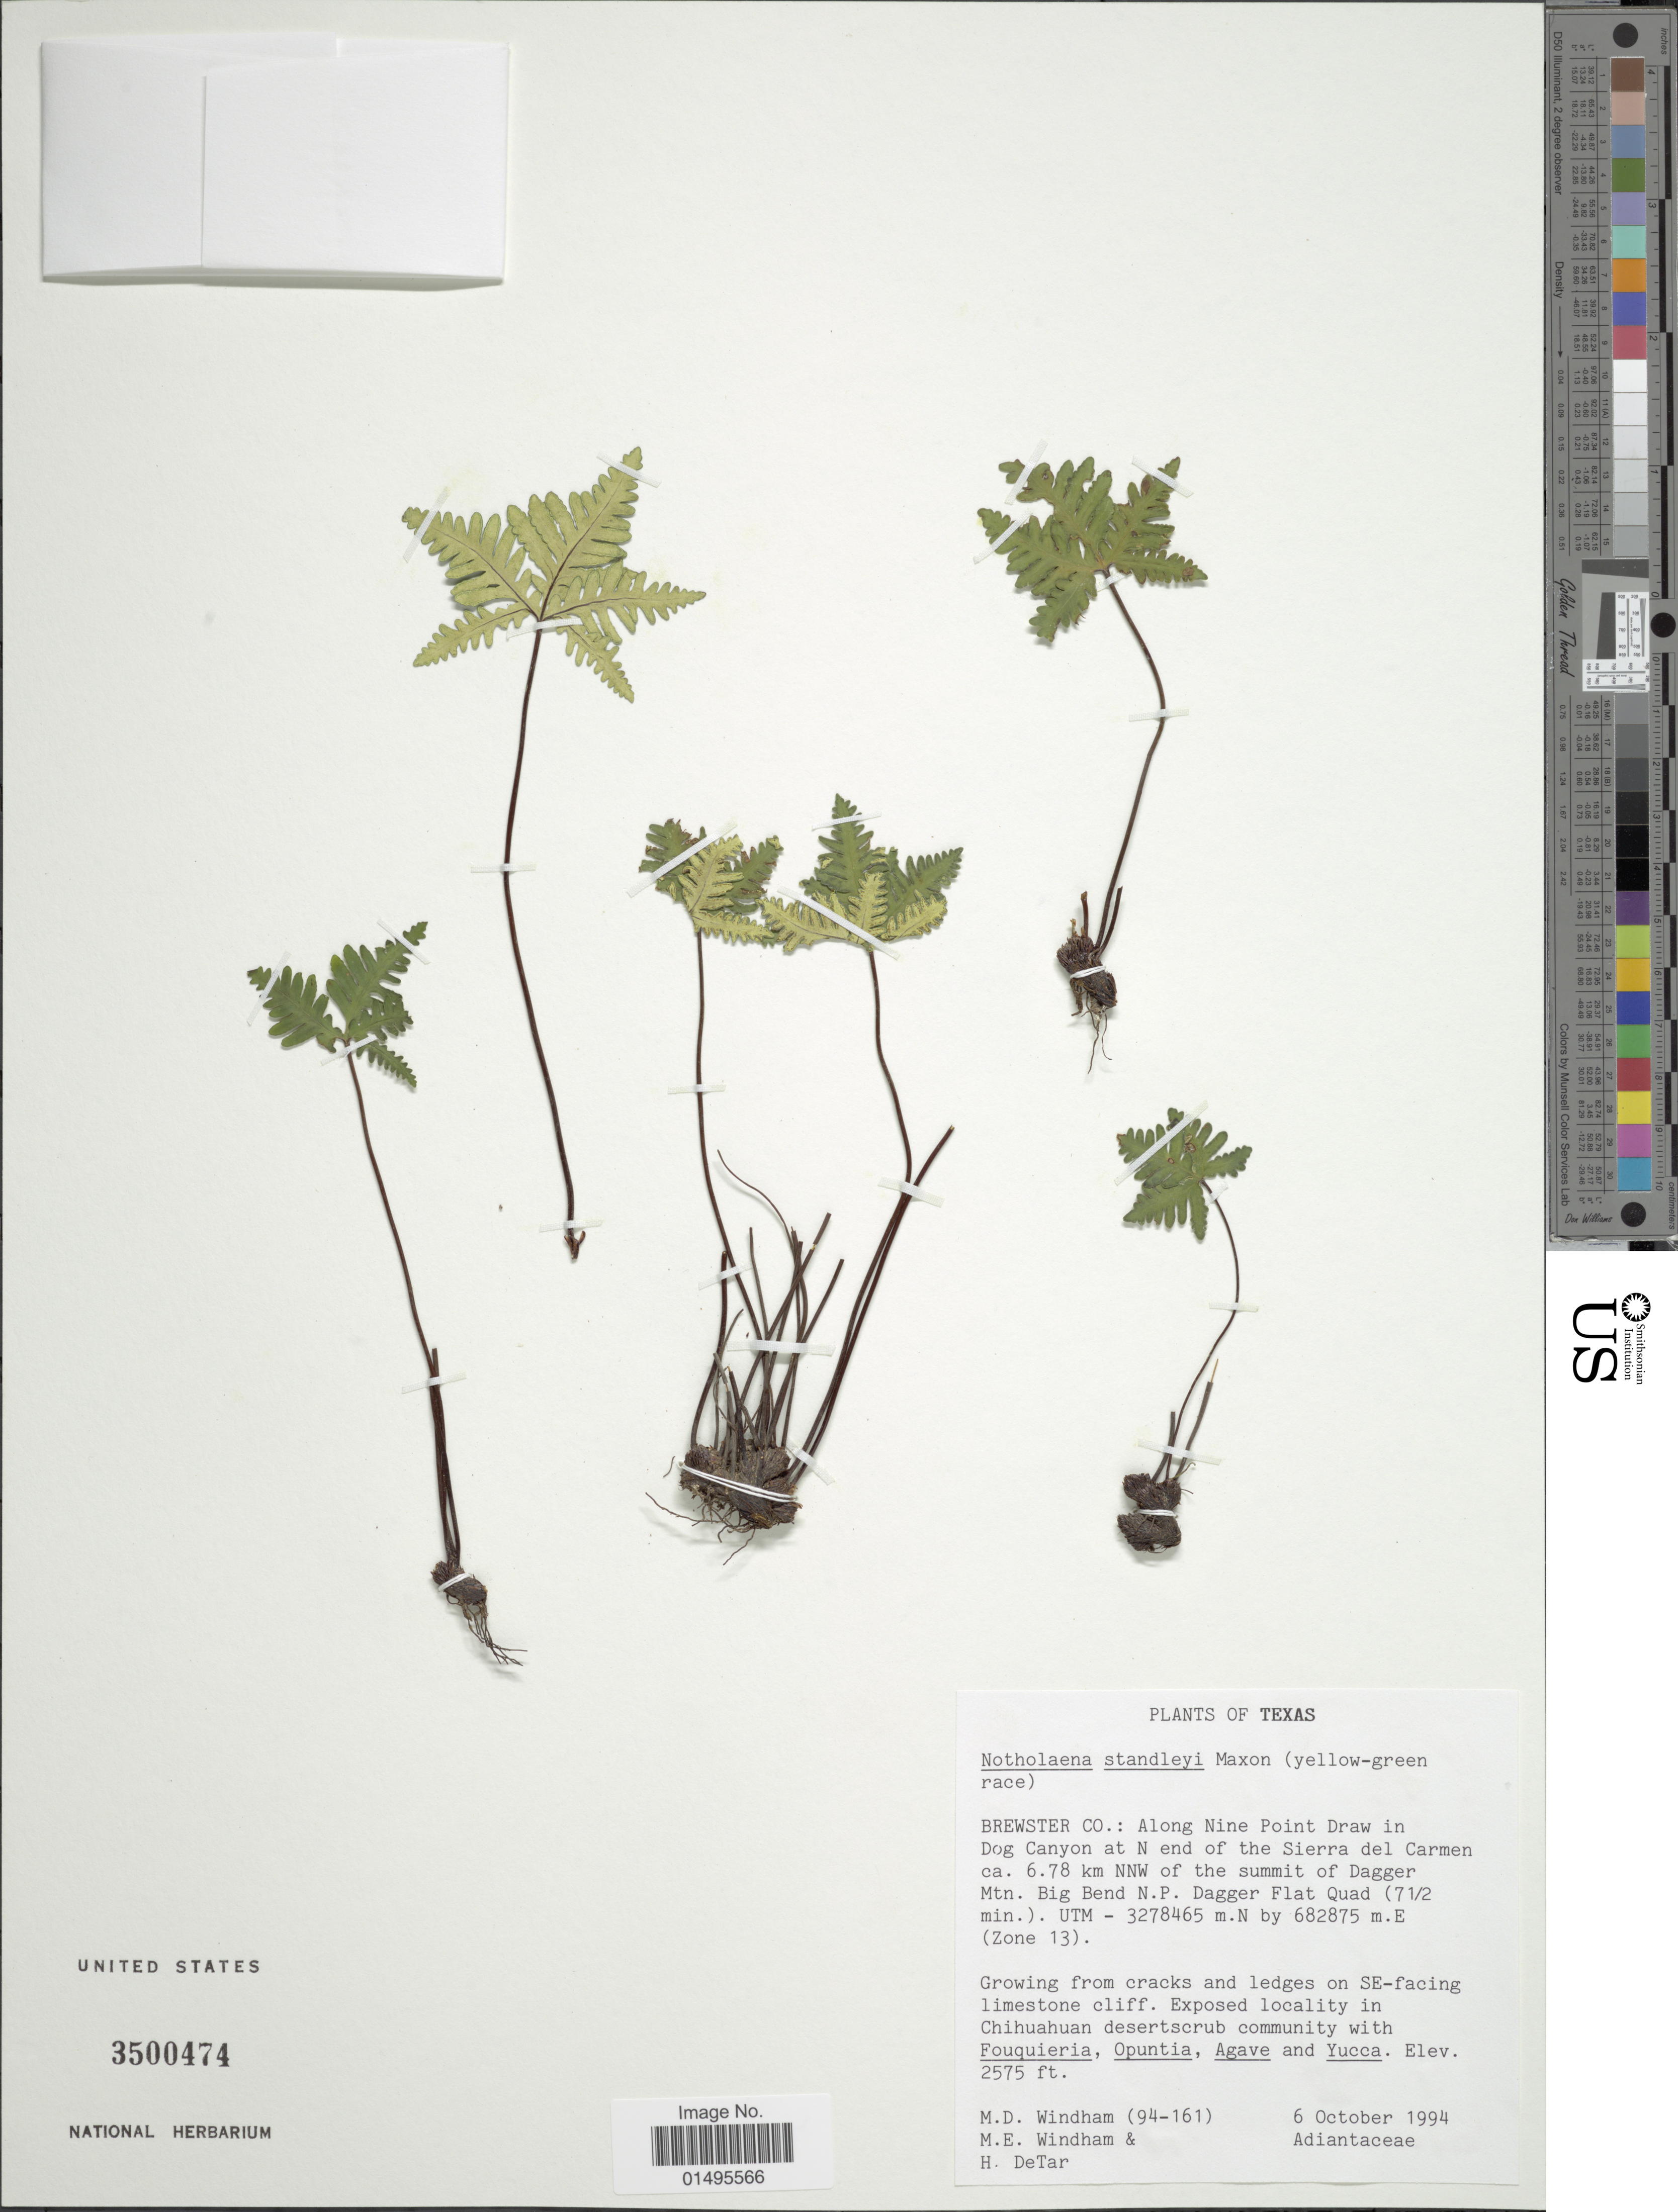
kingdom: Plantae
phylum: Tracheophyta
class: Polypodiopsida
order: Polypodiales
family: Pteridaceae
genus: Notholaena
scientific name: Notholaena standleyi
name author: Maxon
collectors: M. Windham, M. D. Windham & H. Detar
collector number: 94-161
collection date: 1994-10-06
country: United States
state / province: Texas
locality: Brewster Co.: Along Nine Point Draw in Dog Canyon at N end of the Sierra del Carmen ca. 6.78 km NNW of the summit of dagger Mtn., Big Bend N.P. Dagger Flat Quad (71/2 min.). UTM - 3278465 m.N by 682875 m. E (Zone 13)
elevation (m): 785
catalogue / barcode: US 3500474